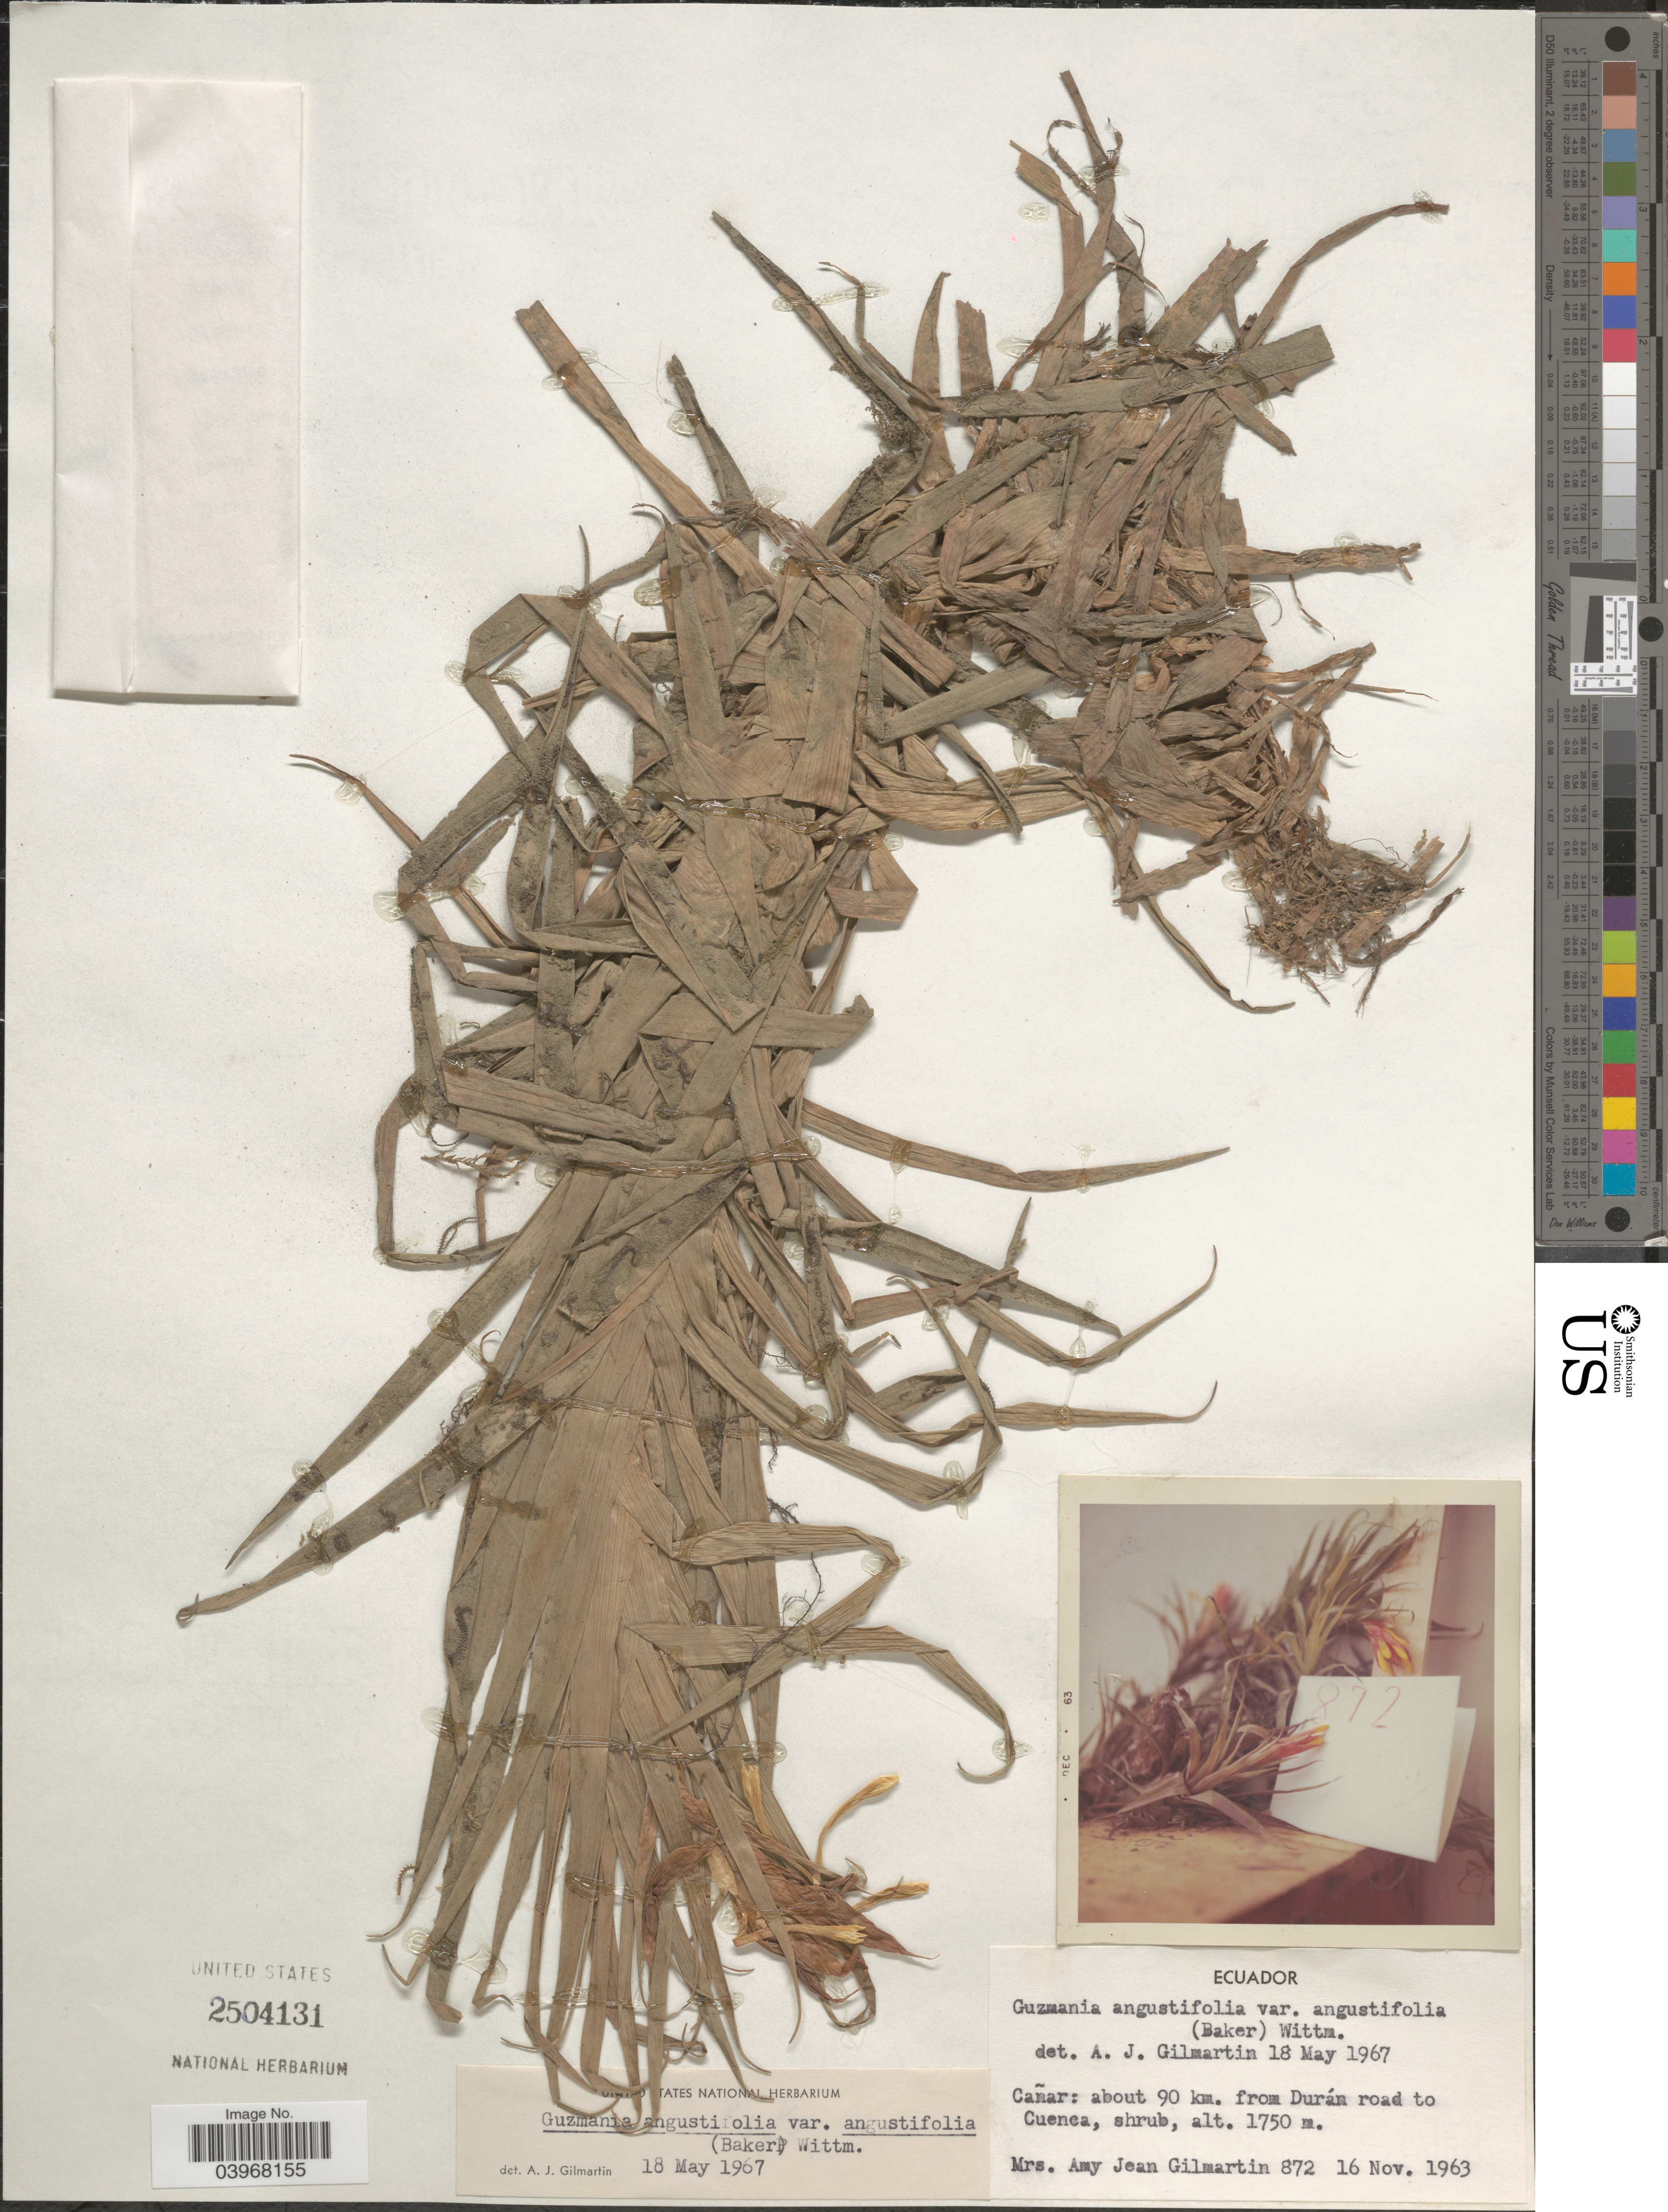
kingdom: Plantae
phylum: Tracheophyta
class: Liliopsida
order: Poales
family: Bromeliaceae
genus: Guzmania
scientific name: Guzmania angustifolia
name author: (Baker) Wittm.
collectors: A. J. Gilmartin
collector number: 872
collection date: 1963-11-16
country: Ecuador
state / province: Cañar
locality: About 90 km. from Durán road to Cuenca.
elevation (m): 1750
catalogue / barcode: US 2504131